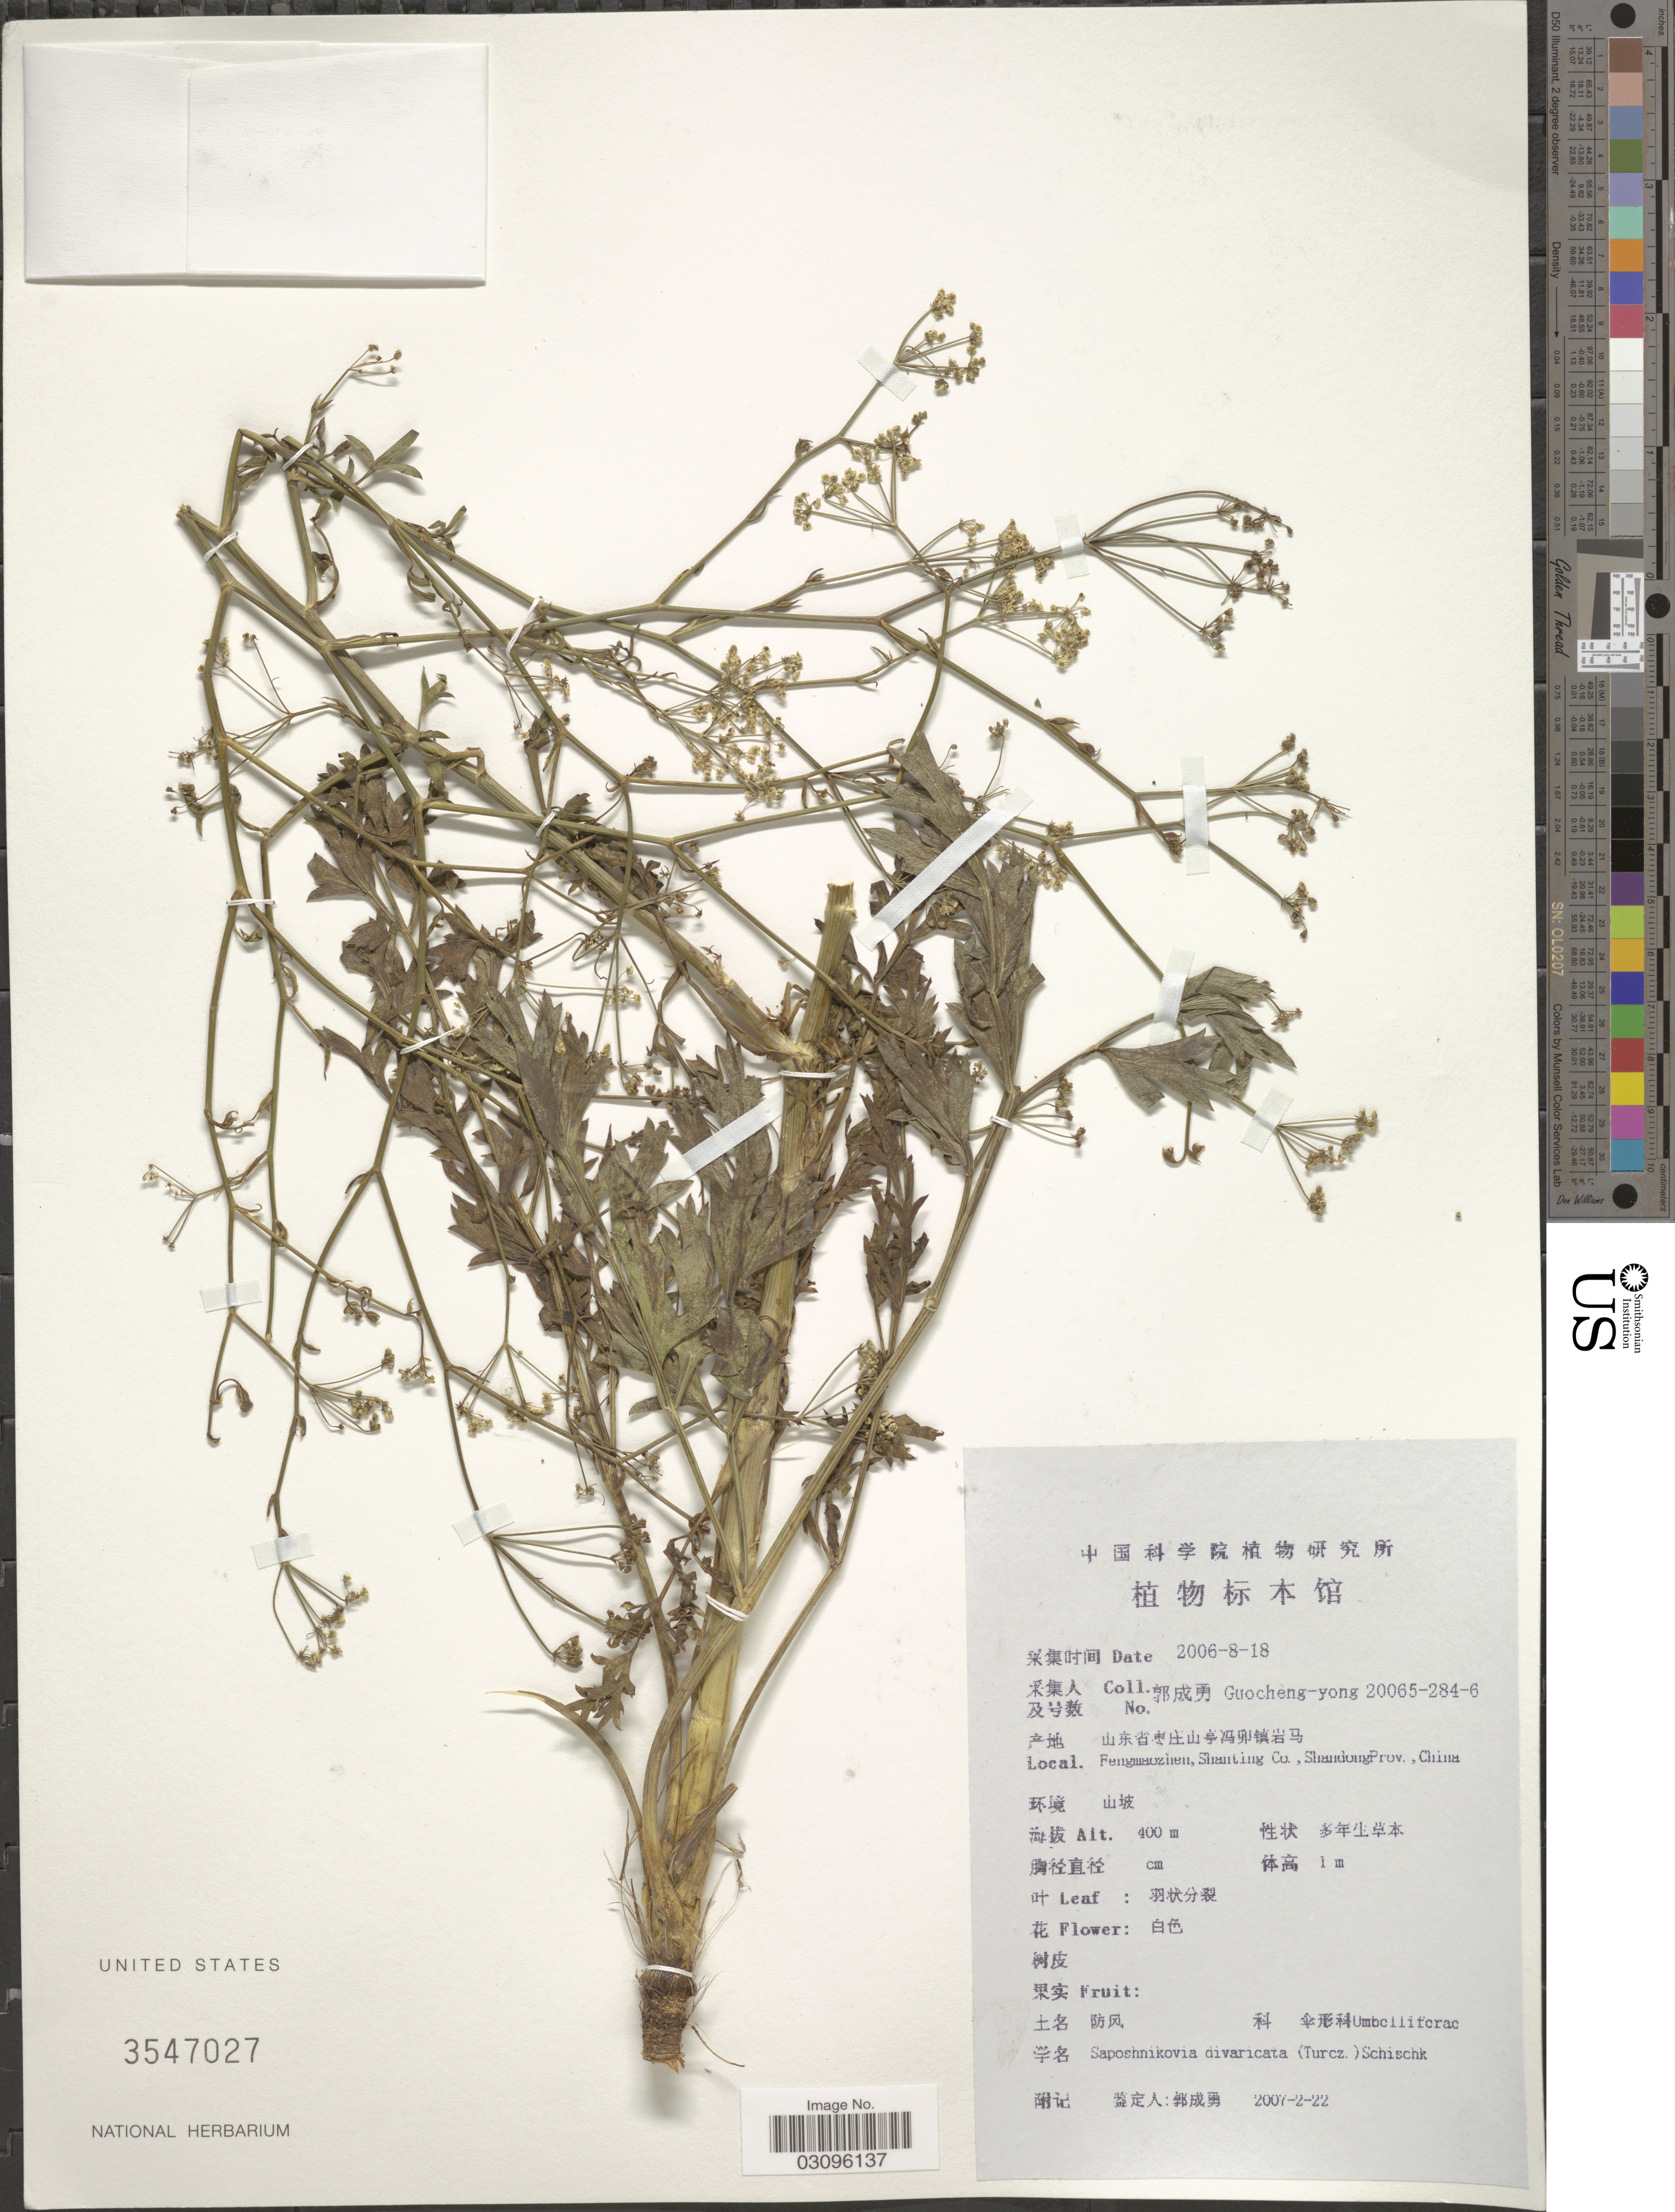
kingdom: Plantae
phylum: Tracheophyta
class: Magnoliopsida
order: Apiales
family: Apiaceae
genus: Saposhnikovia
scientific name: Saposhnikovia divaricata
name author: (Turcz.) Schischk.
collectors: Goucheng-yong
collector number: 20065-284-6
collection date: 2006-08-18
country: China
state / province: Shandong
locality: Fengmaozhen, Shanting Co.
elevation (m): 400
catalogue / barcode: US 3547027